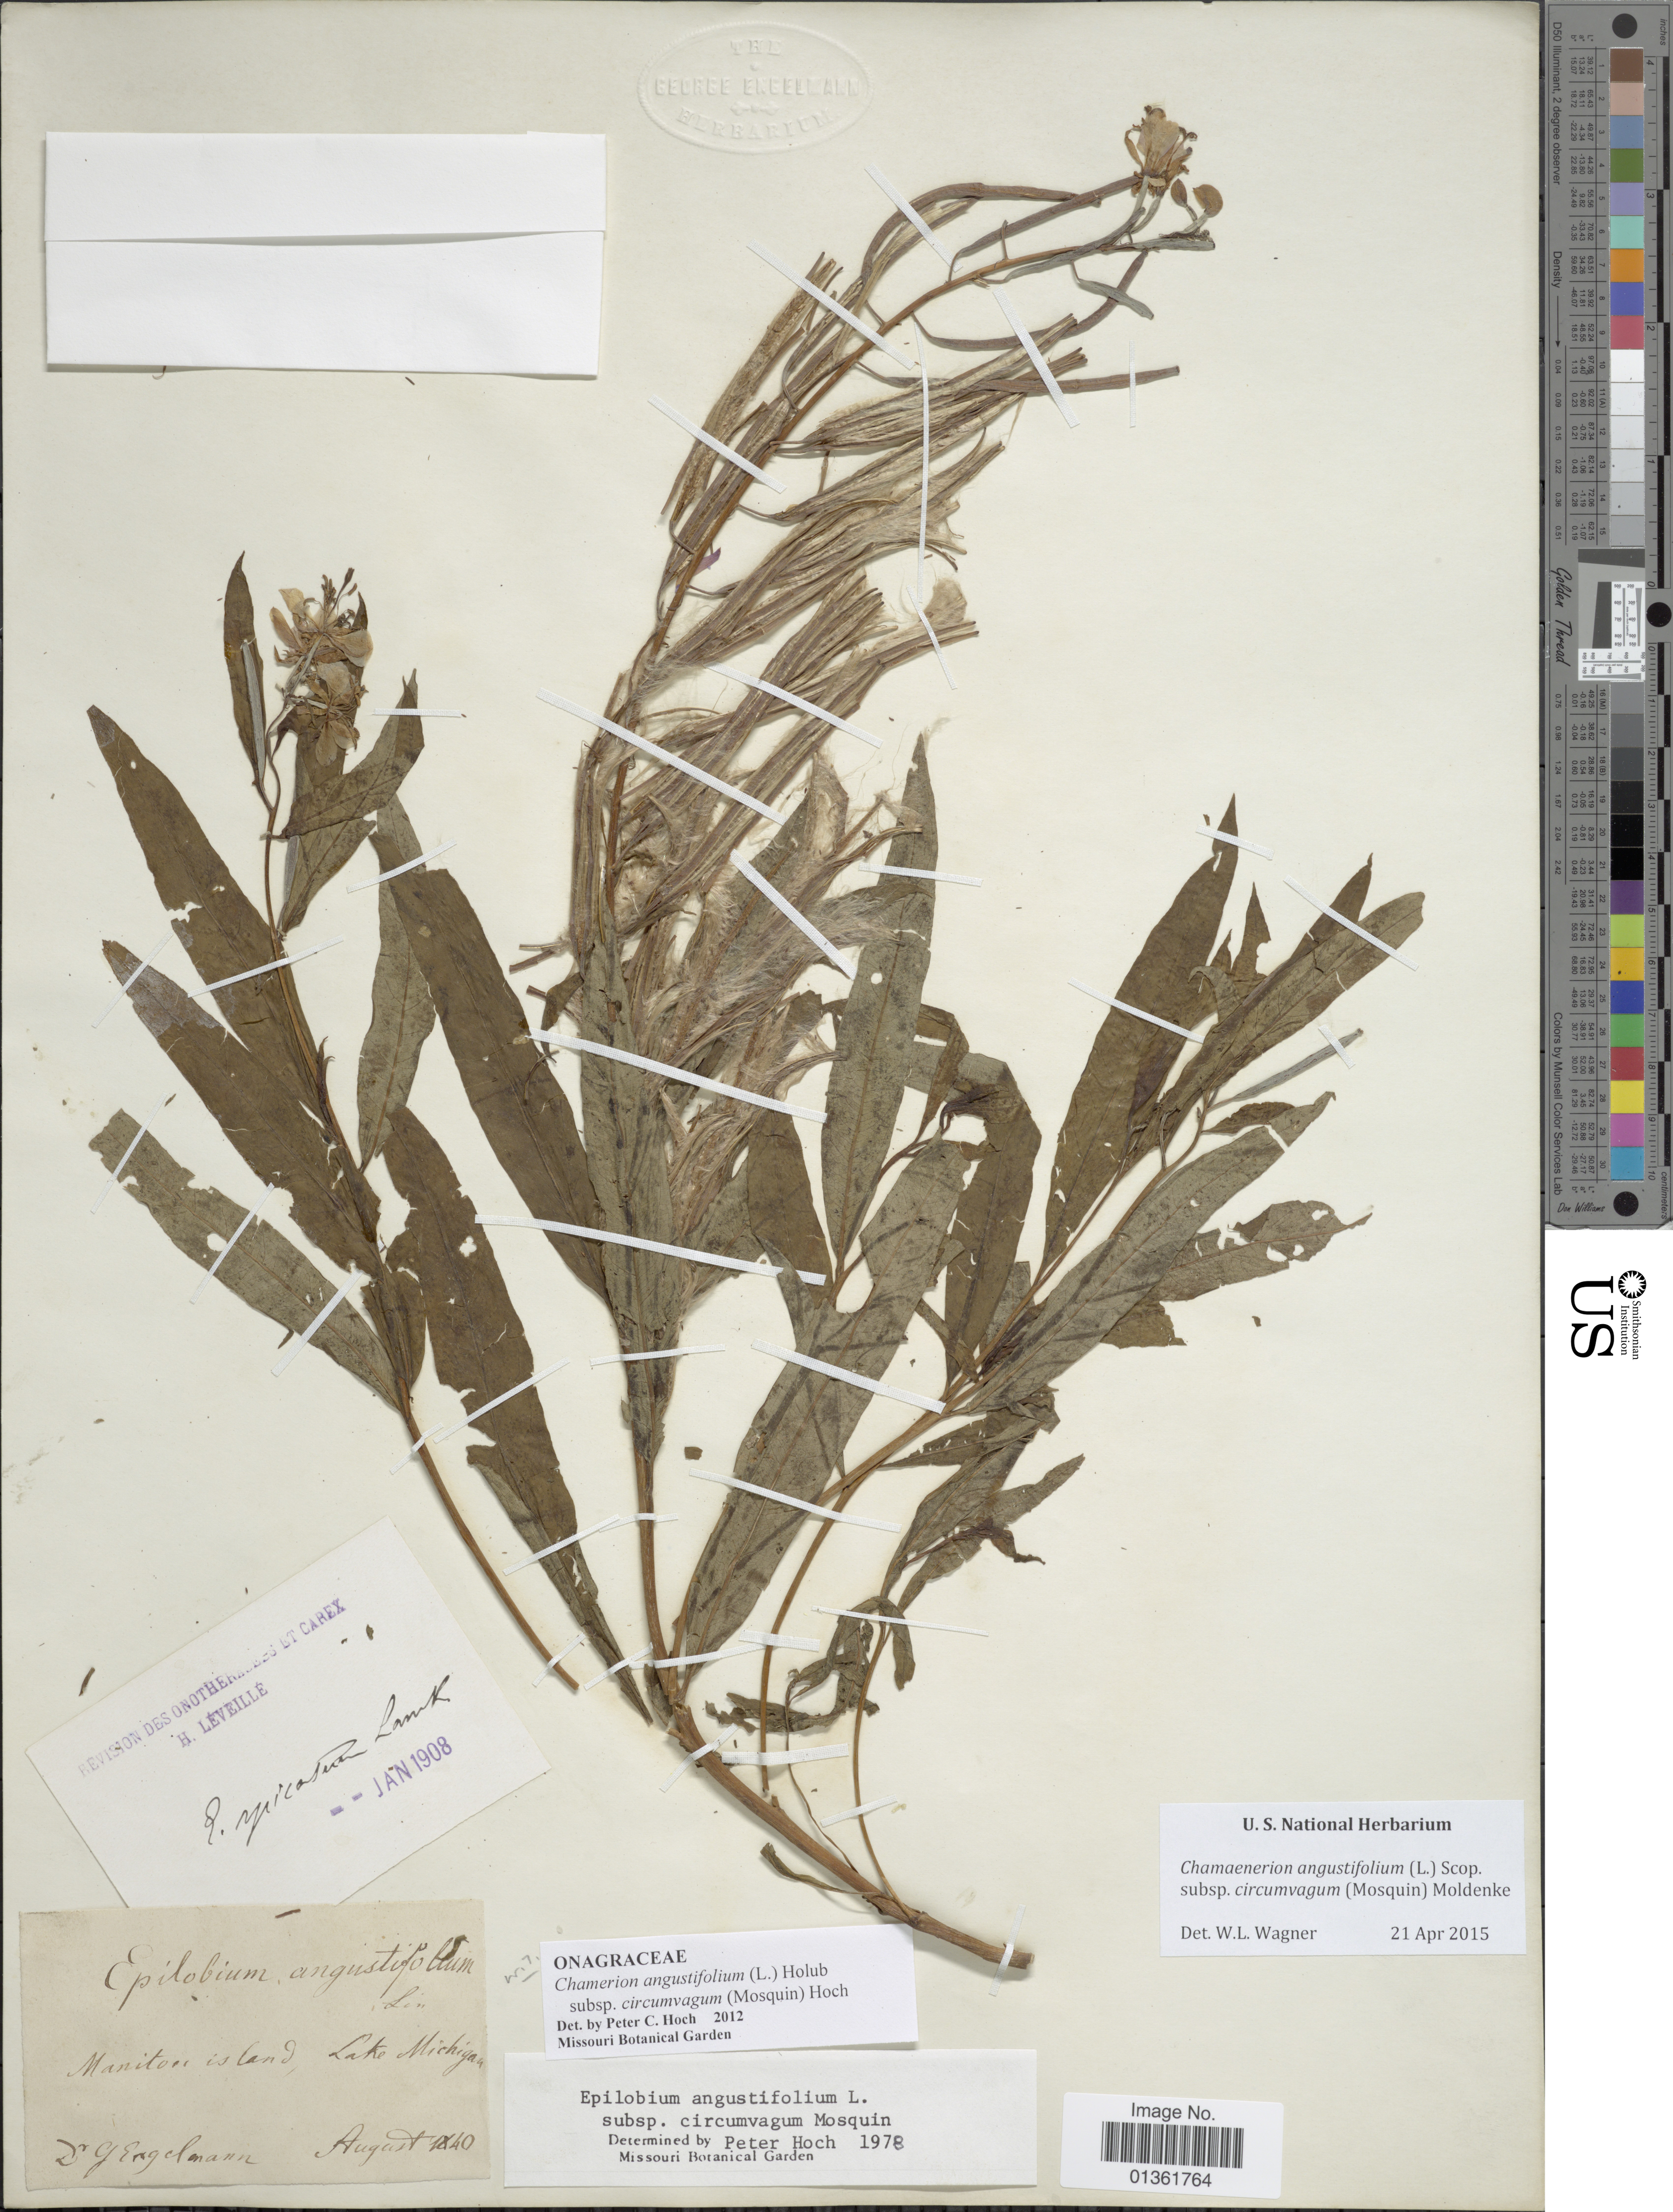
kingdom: Plantae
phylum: Tracheophyta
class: Magnoliopsida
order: Myrtales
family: Onagraceae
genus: Chamaenerion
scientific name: Chamaenerion angustifolium subsp. circumvagum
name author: (Mosquin) Moldenke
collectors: D. Engelmann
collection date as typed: Transcribed d/m/y: /8/40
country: United States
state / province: Michigan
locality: Maniton island, Lake Michigan